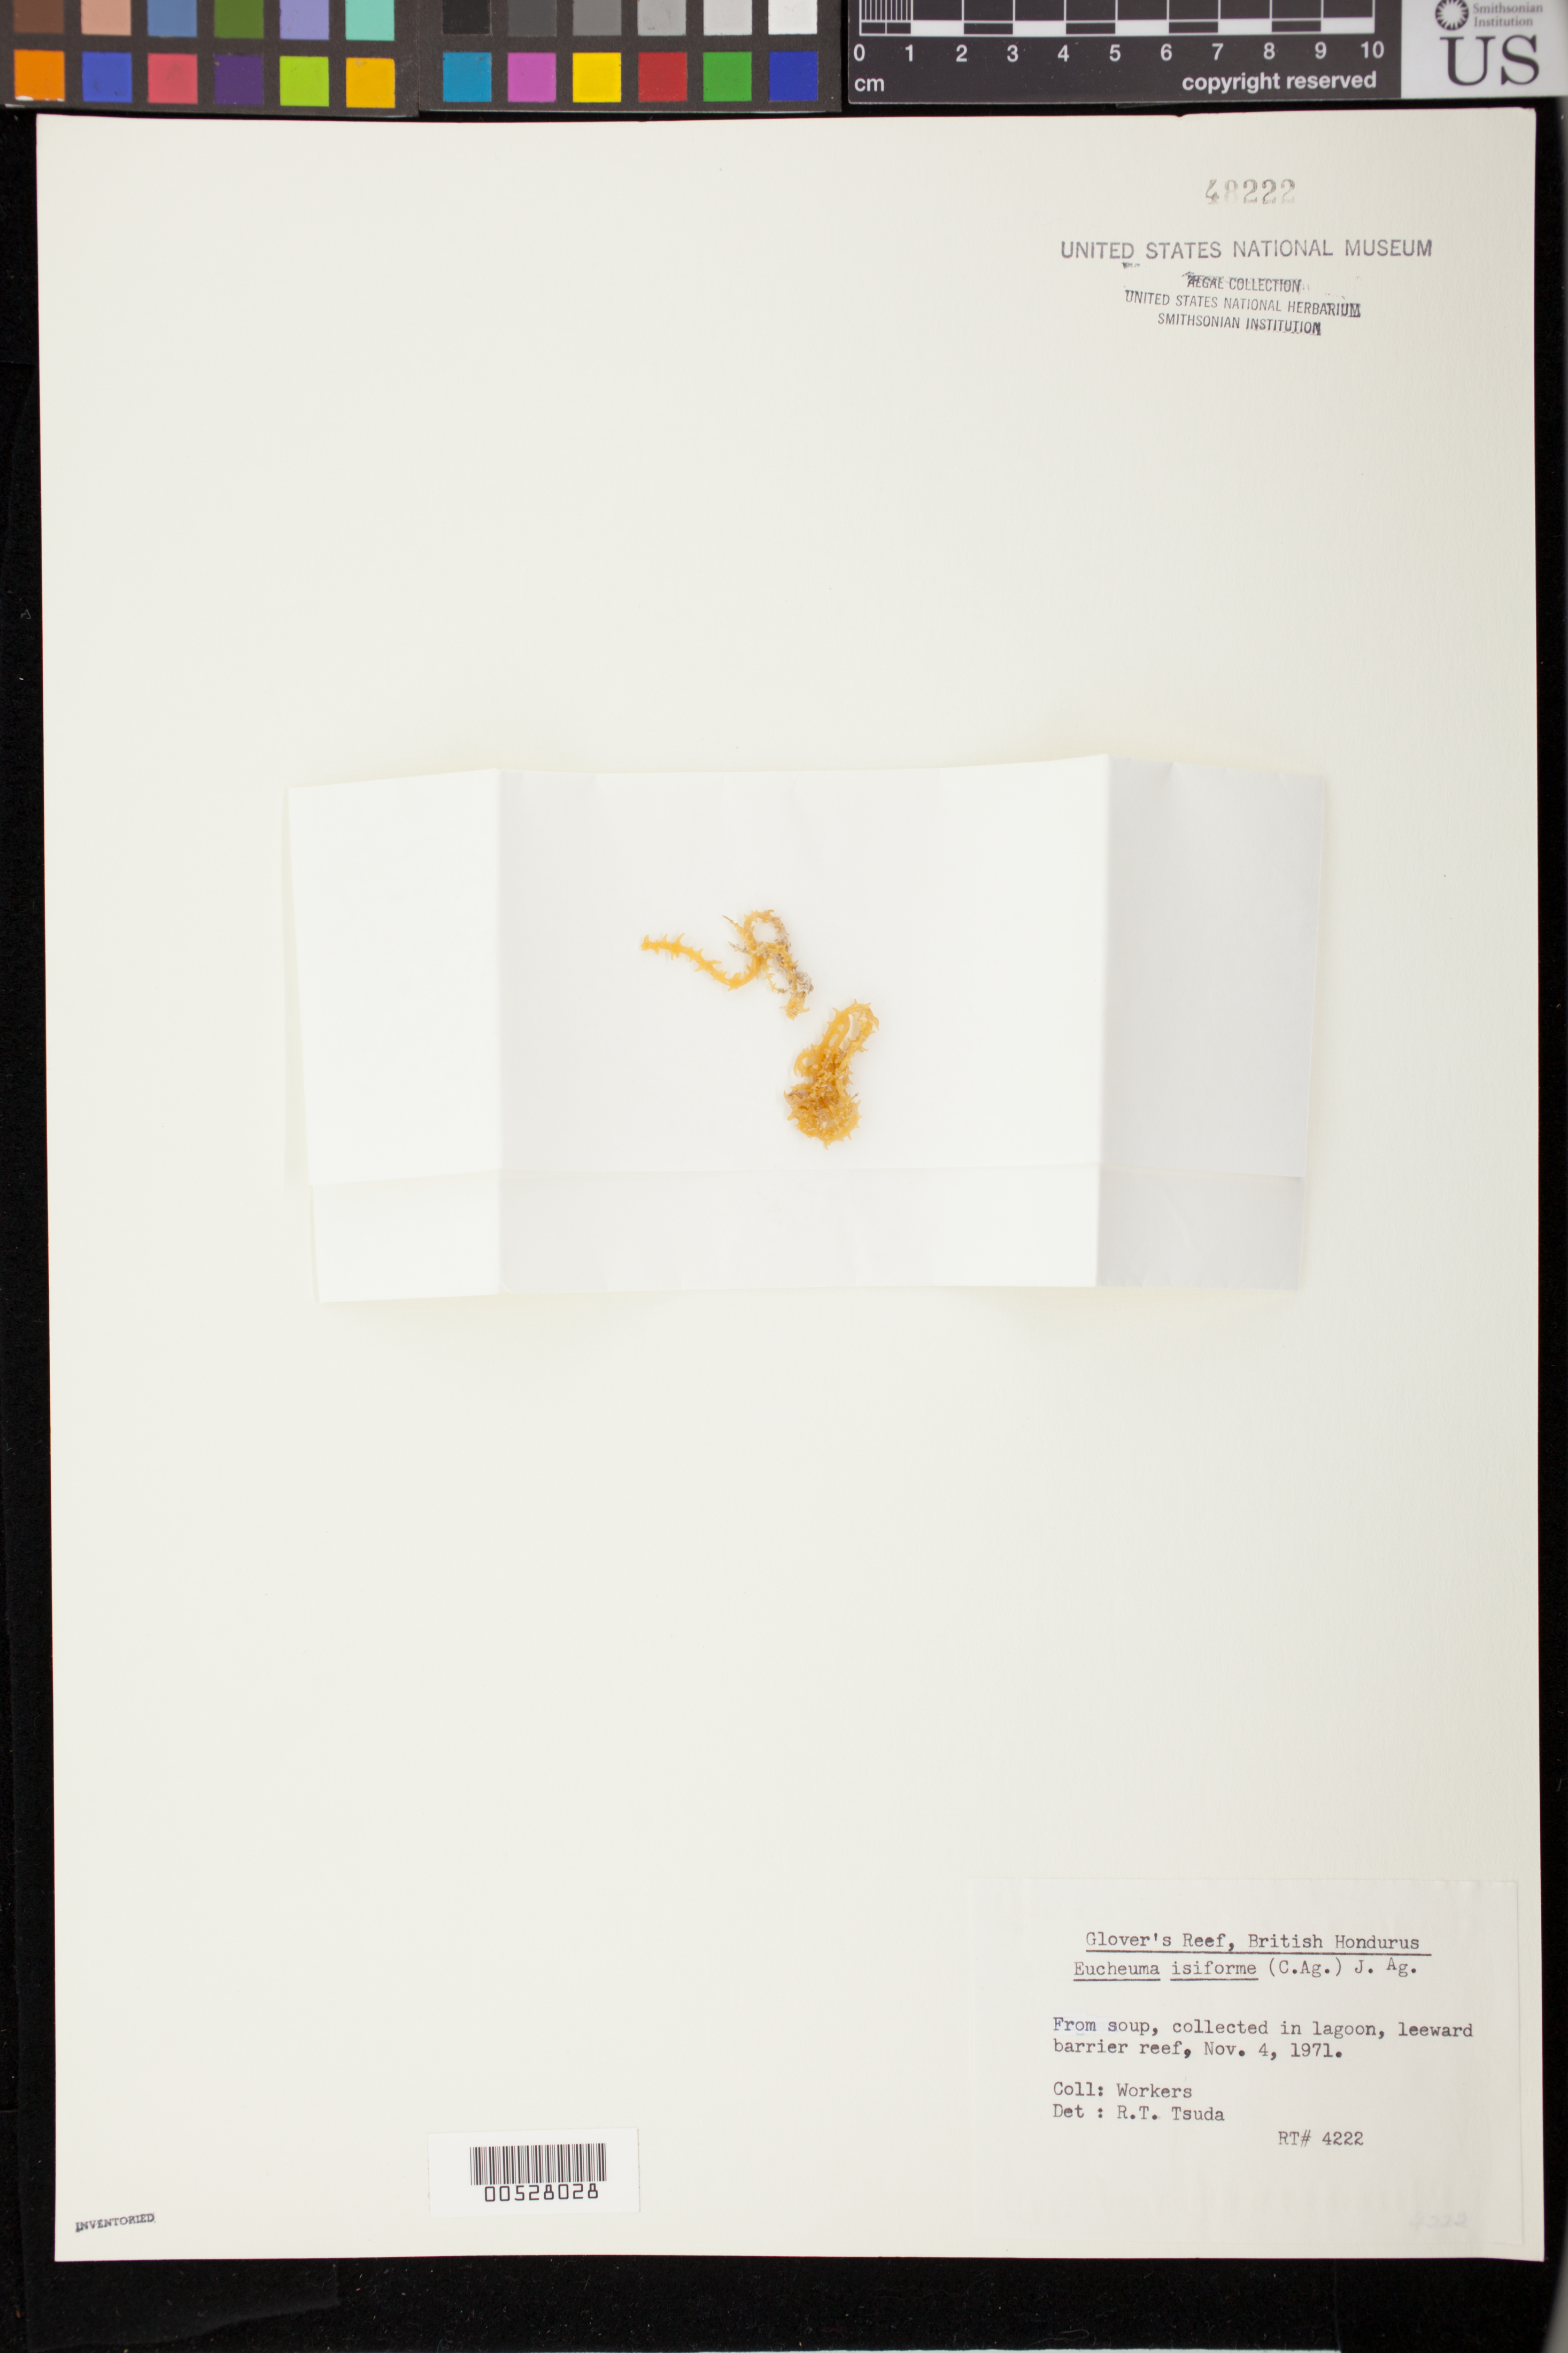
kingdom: Plantae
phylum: Rhodophyta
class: Florideophyceae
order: Gigartinales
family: Solieriaceae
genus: Eucheumatopsis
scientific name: Eucheumatopsis isiformis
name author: (C. Agardh) M.L. Núñez-Resendiz et al.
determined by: Algae name updating Project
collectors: Workers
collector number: RT 4222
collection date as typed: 04 Nov 1971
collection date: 1971-11-04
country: Belize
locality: Leeward barrier reef, Glover's Reef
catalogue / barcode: US 48222